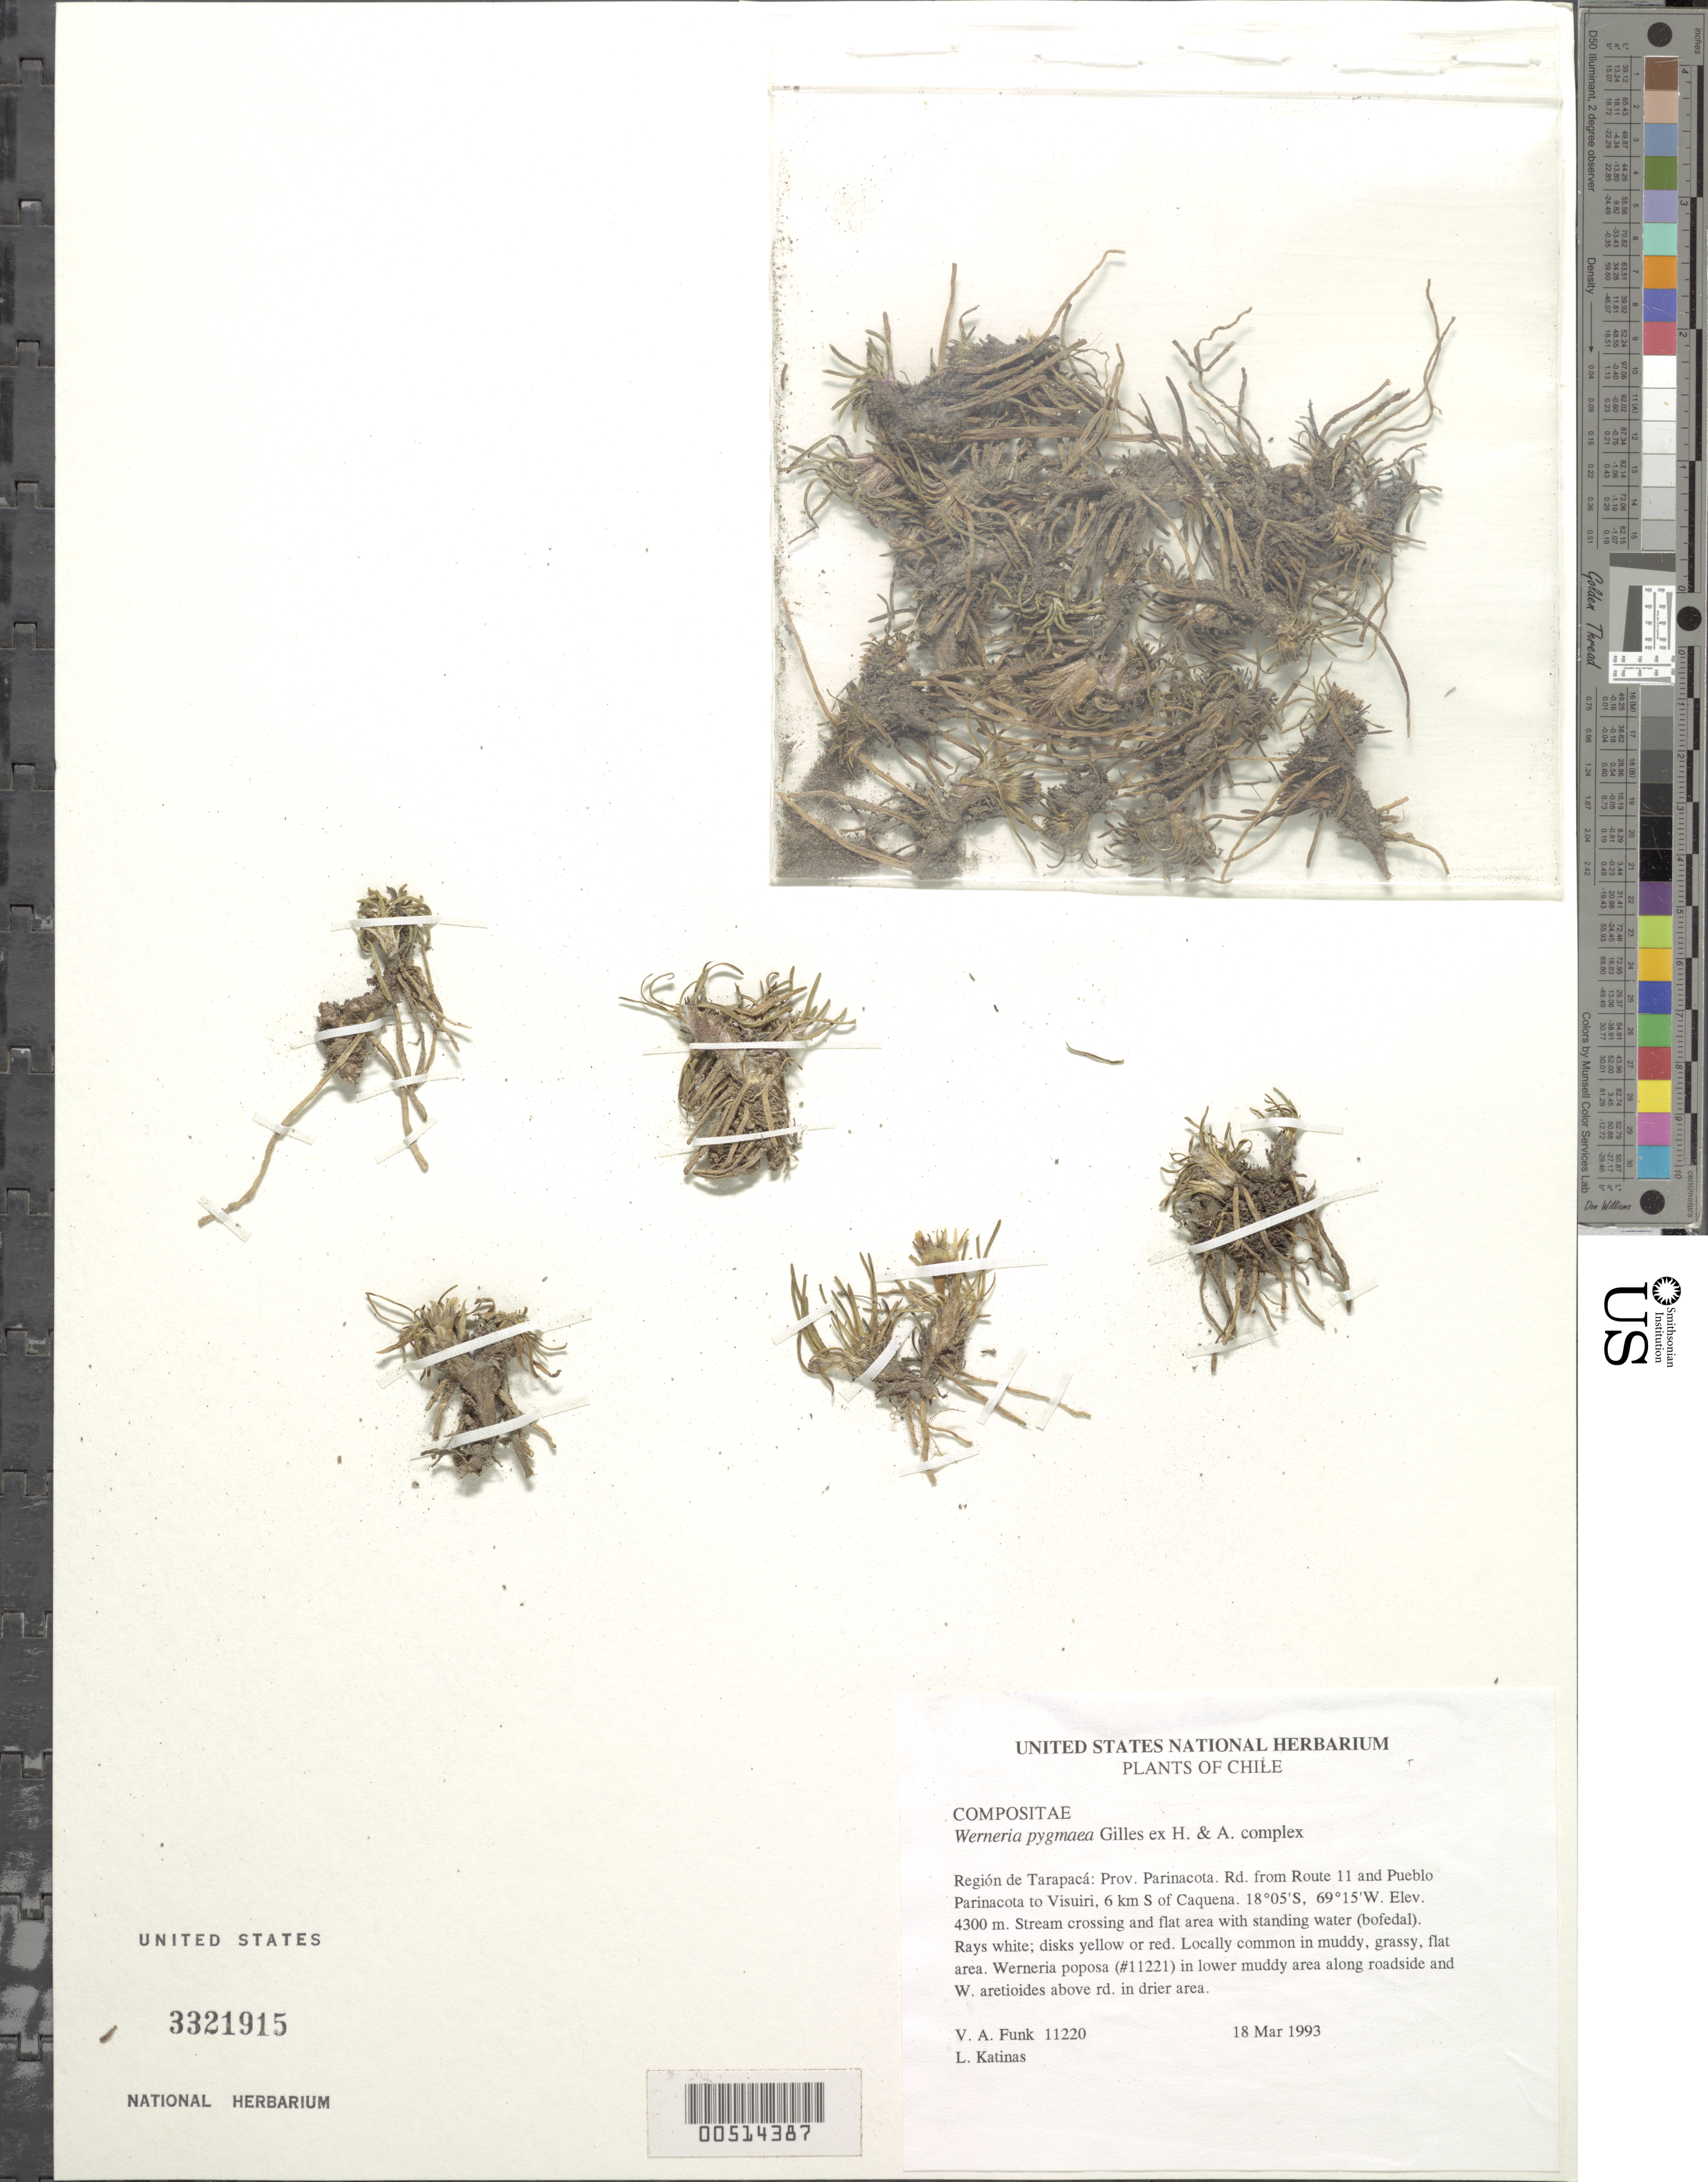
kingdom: Plantae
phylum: Tracheophyta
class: Magnoliopsida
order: Asterales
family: Asteraceae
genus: Werneria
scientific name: Werneria pygmaea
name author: Gillies ex Hook. & Arn.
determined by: Calvo, Joel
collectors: V. Funk & L. Katinas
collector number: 11220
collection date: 1993-03-18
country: Chile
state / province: Tarapacá (I)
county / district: Parinacota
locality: Rd. from Route 11 and Pueblo Parinacota to Visuiri, 6 km S of Caquena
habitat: Stream crossing and flat area with standing water (bofedal)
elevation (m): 4300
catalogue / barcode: US 3321915